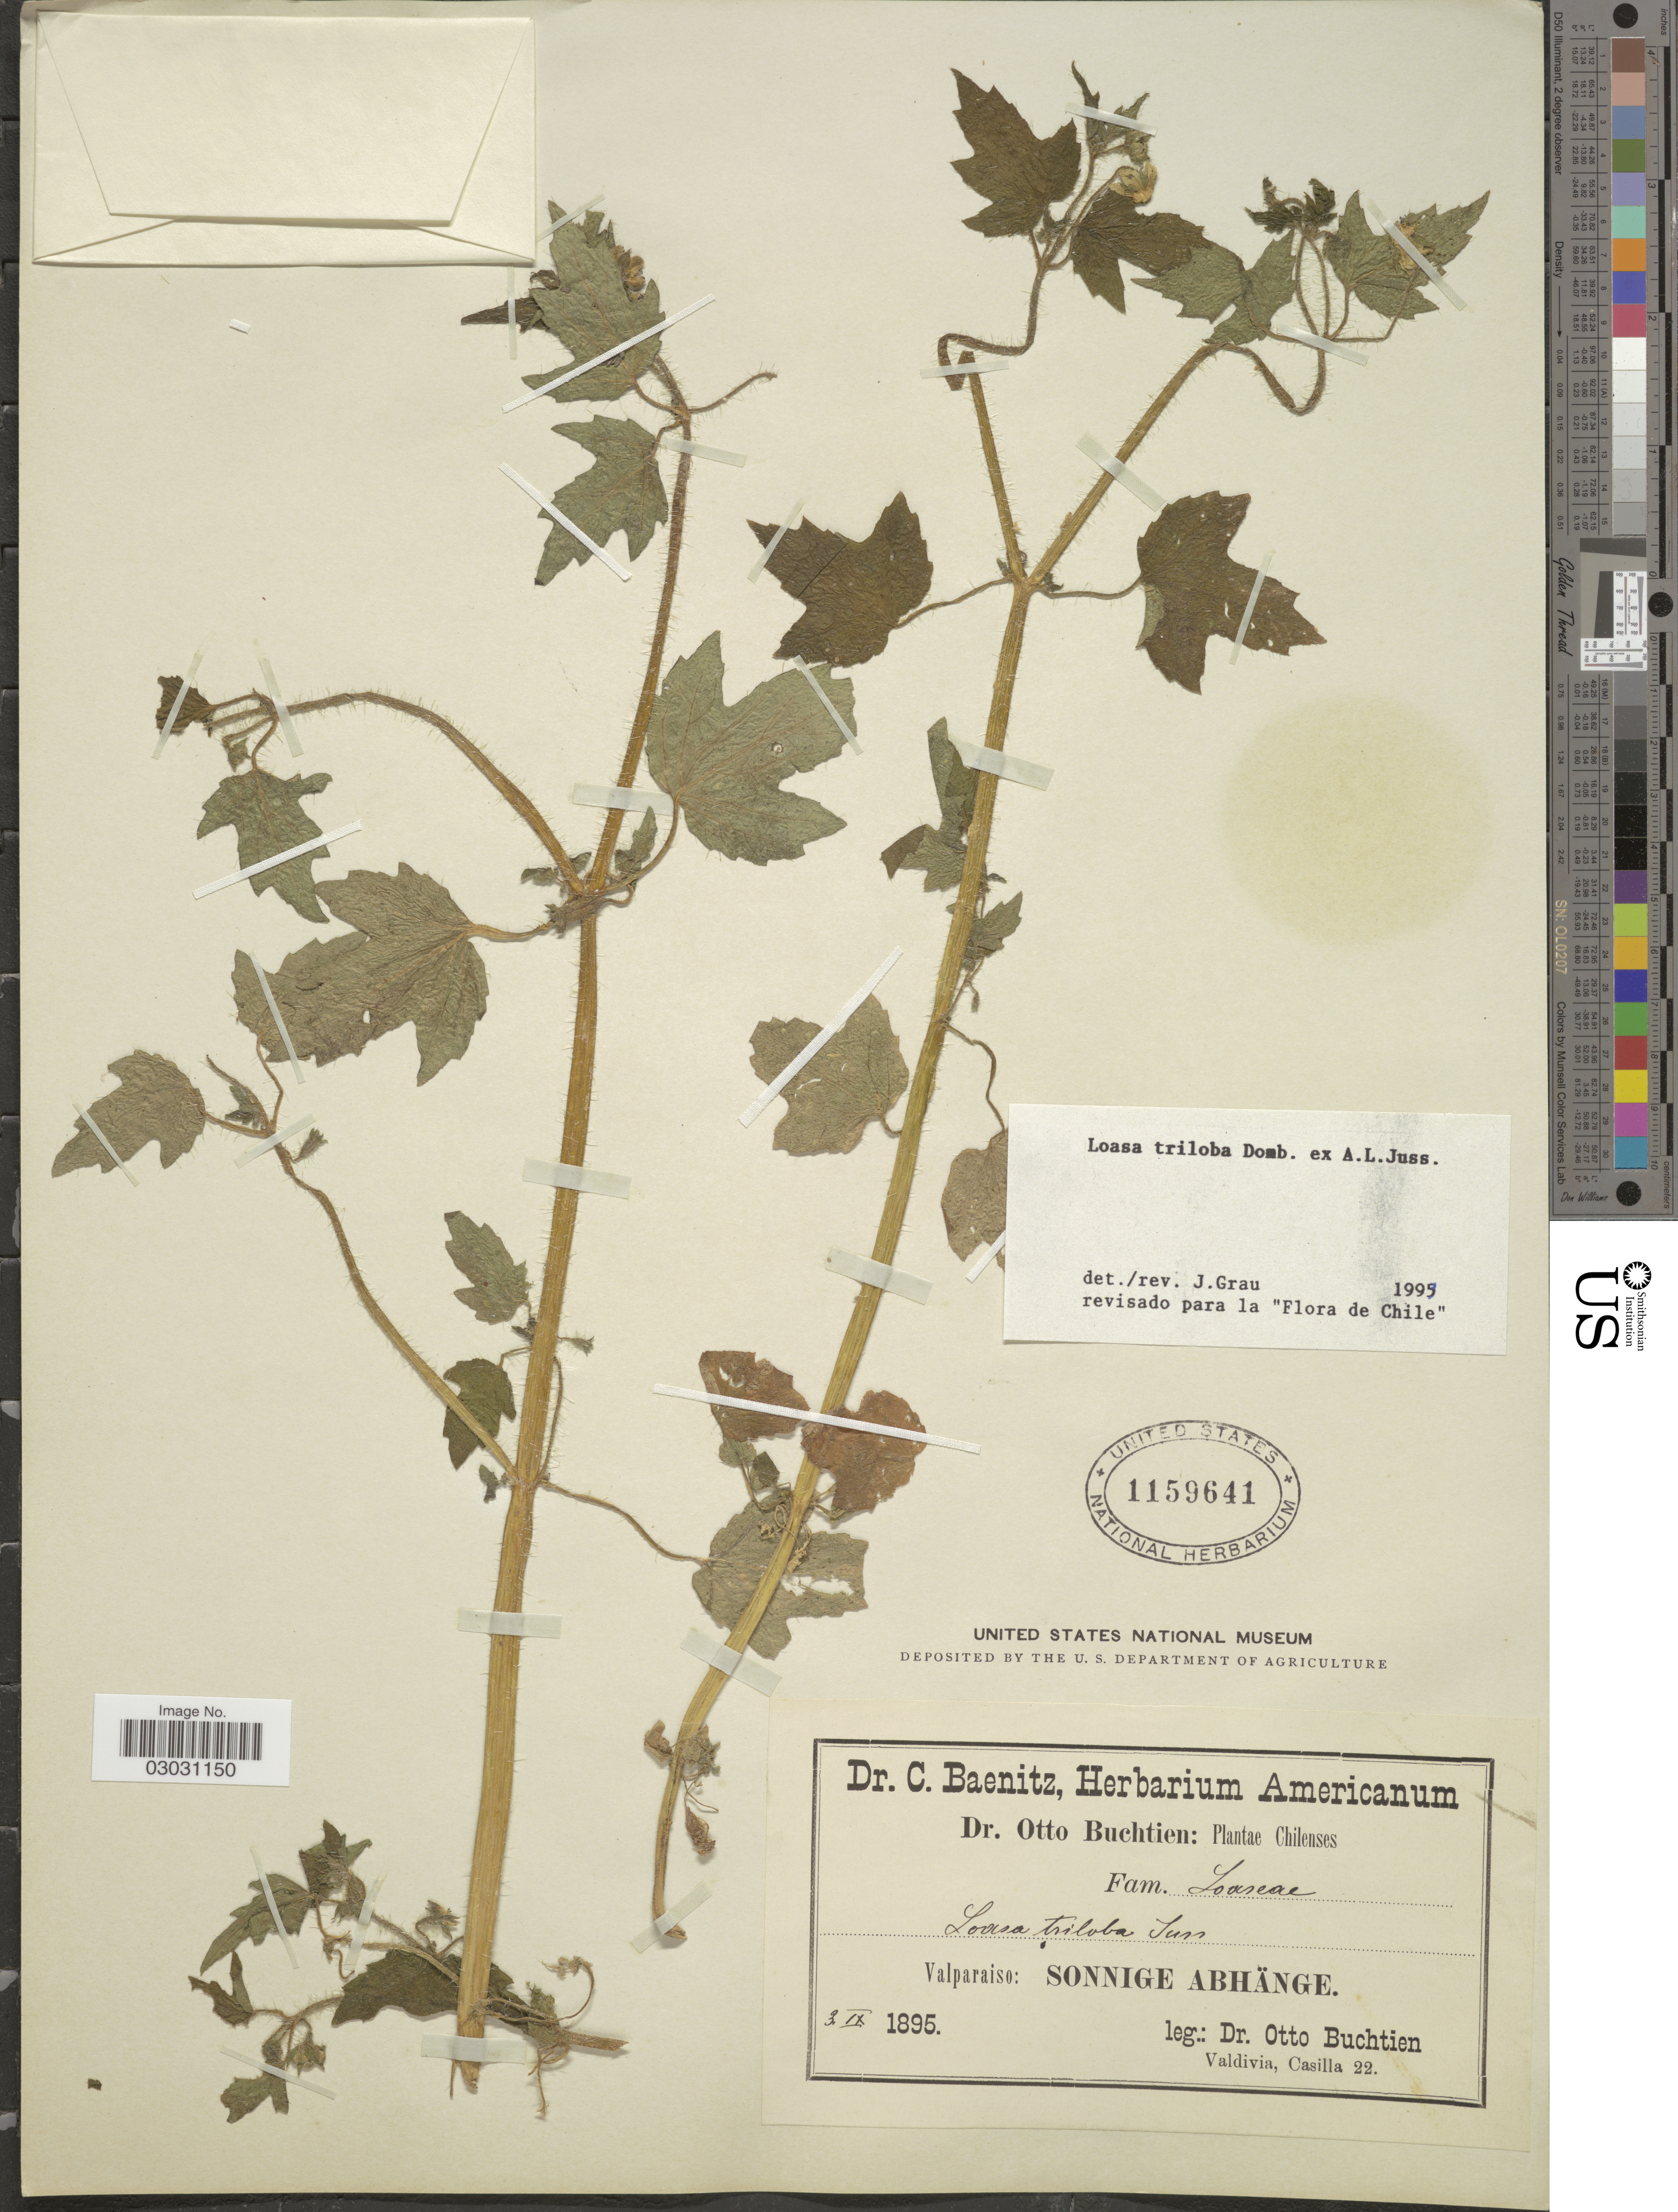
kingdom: Plantae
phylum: Tracheophyta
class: Magnoliopsida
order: Cornales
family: Loasaceae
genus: Loasa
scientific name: Loasa triloba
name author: Dombey ex Juss.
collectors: O. Buchtien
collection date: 1895-09-03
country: Chile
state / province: Valparaíso (V)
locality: Sonnige Abhänge.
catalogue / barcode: US 1159641